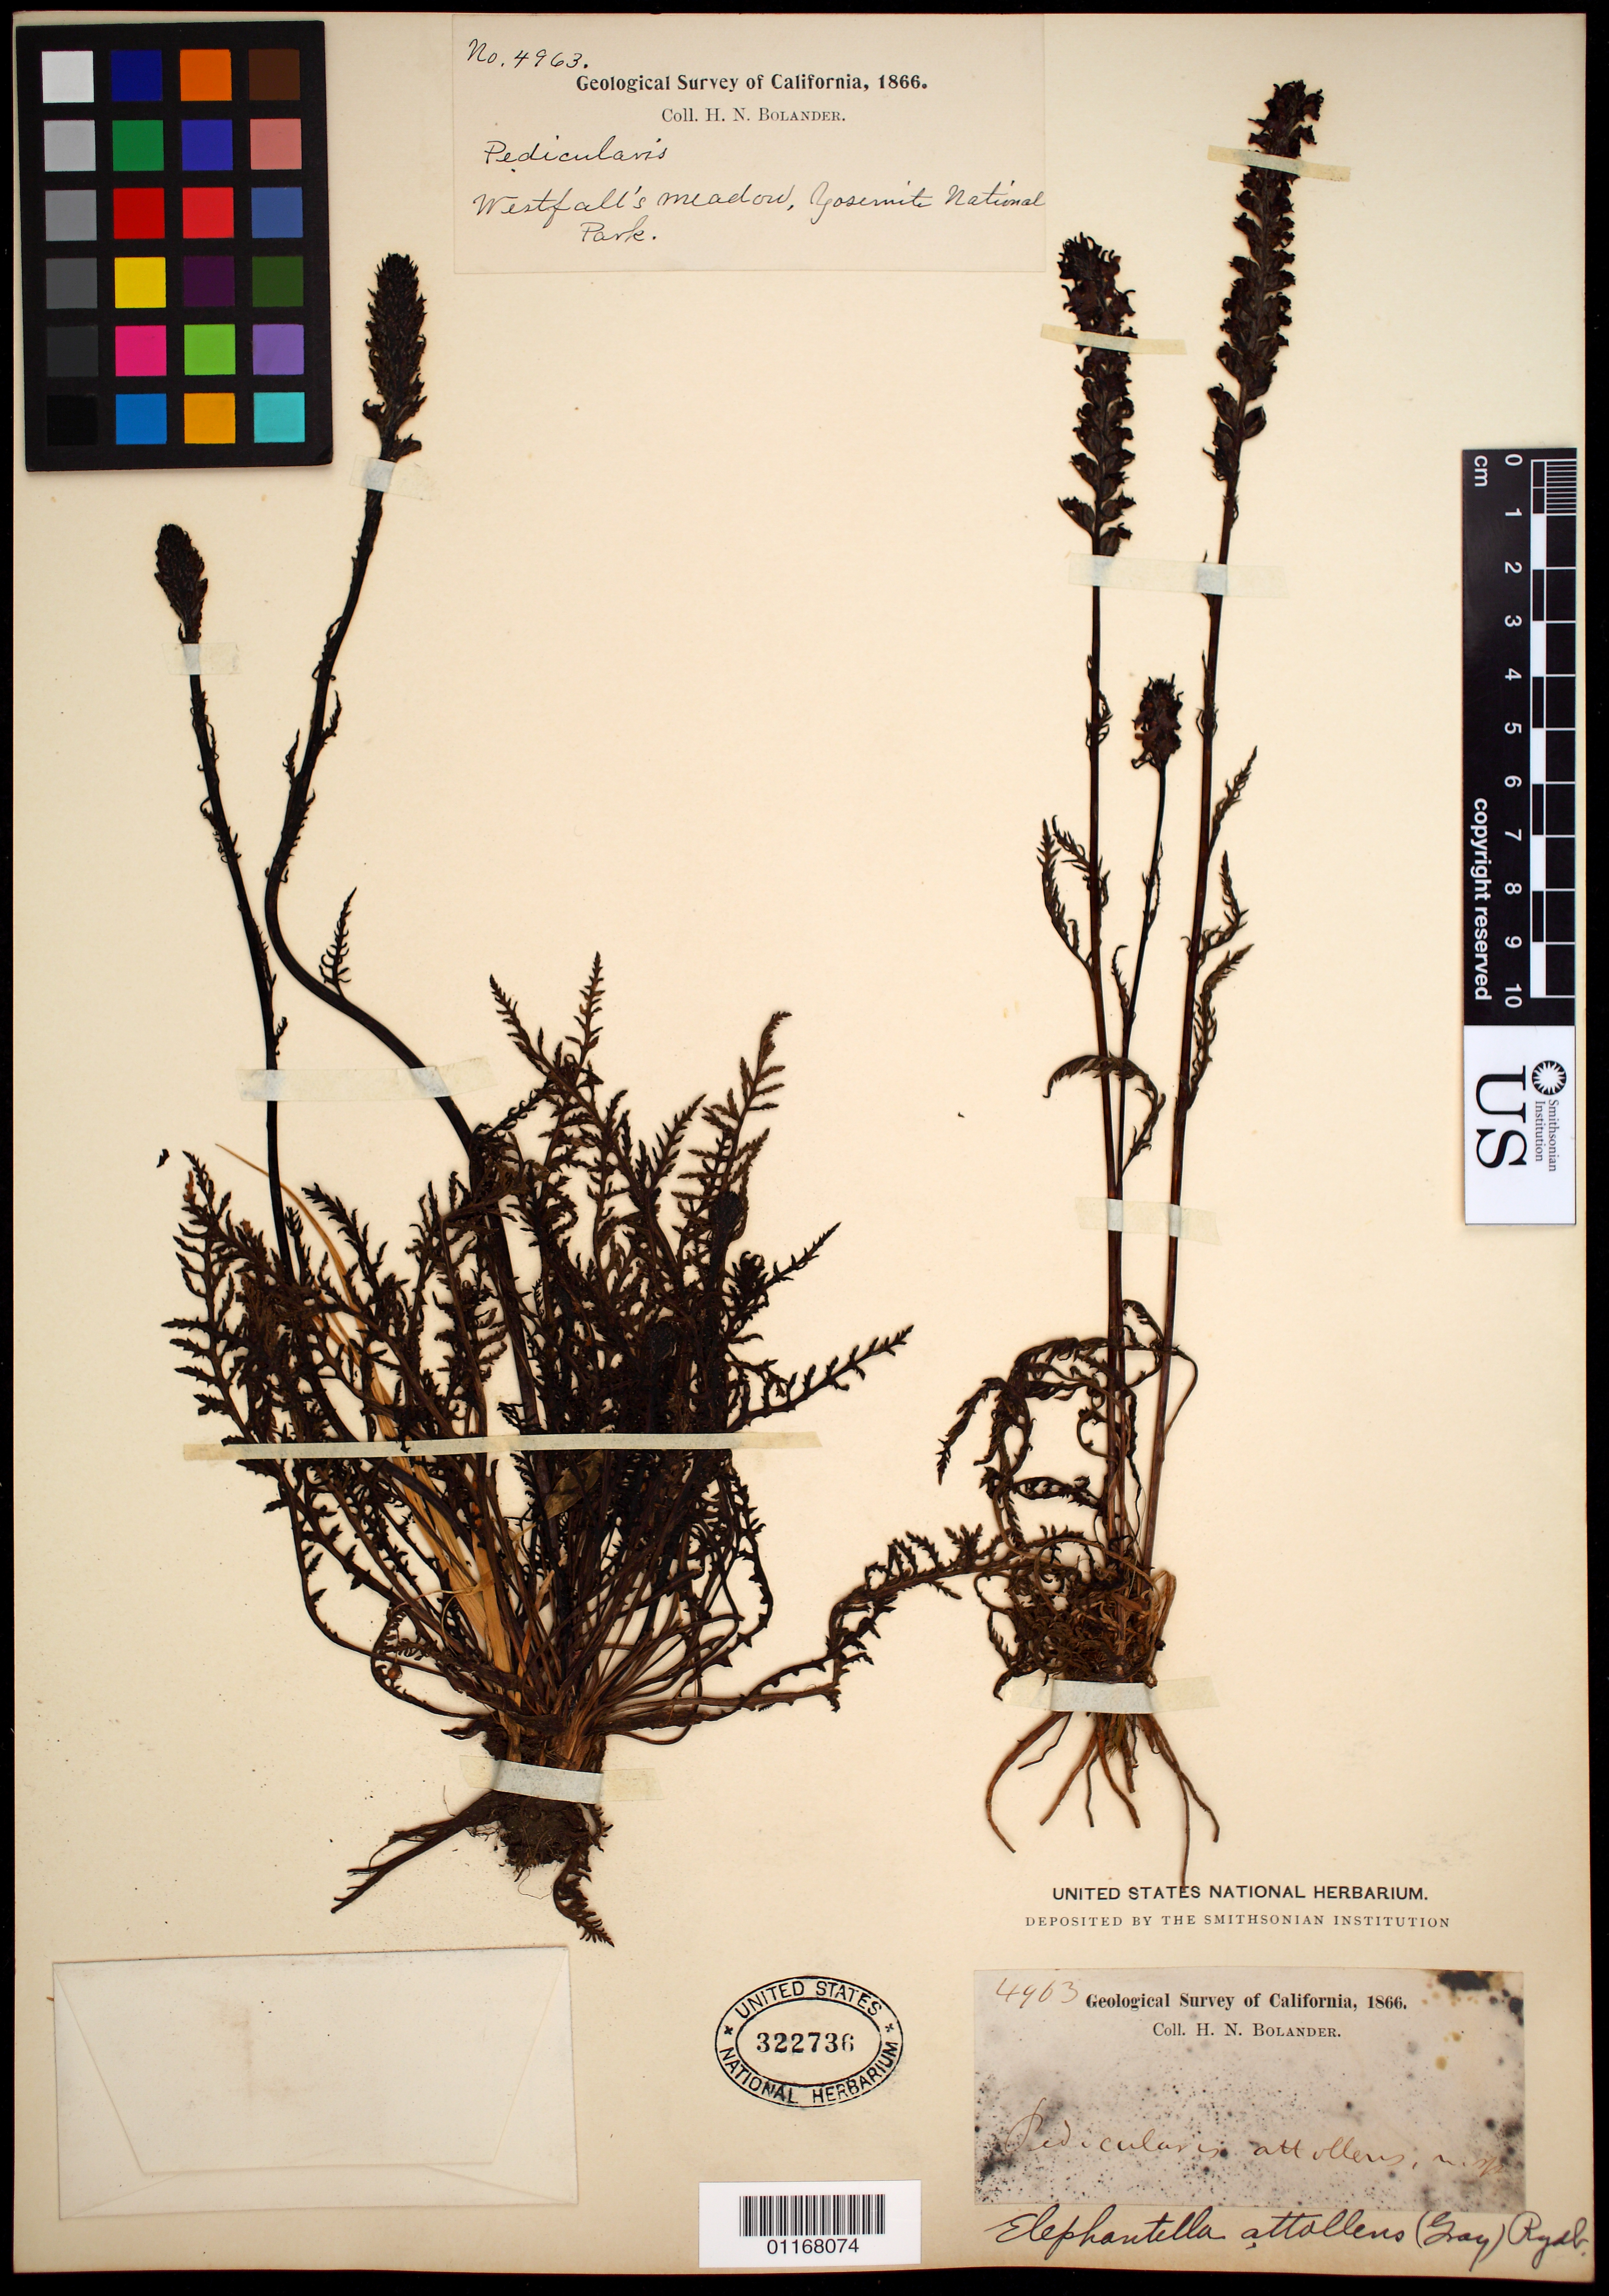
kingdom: Plantae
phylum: Tracheophyta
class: Magnoliopsida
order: Lamiales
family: Orobanchaceae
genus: Pedicularis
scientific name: Pedicularis attollens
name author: A. Gray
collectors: H. Bolander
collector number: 4963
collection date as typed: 1866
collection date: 1866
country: United States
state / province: California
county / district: Mariposa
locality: Westfall's meadow, Yosemite National Park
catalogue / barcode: US 322736